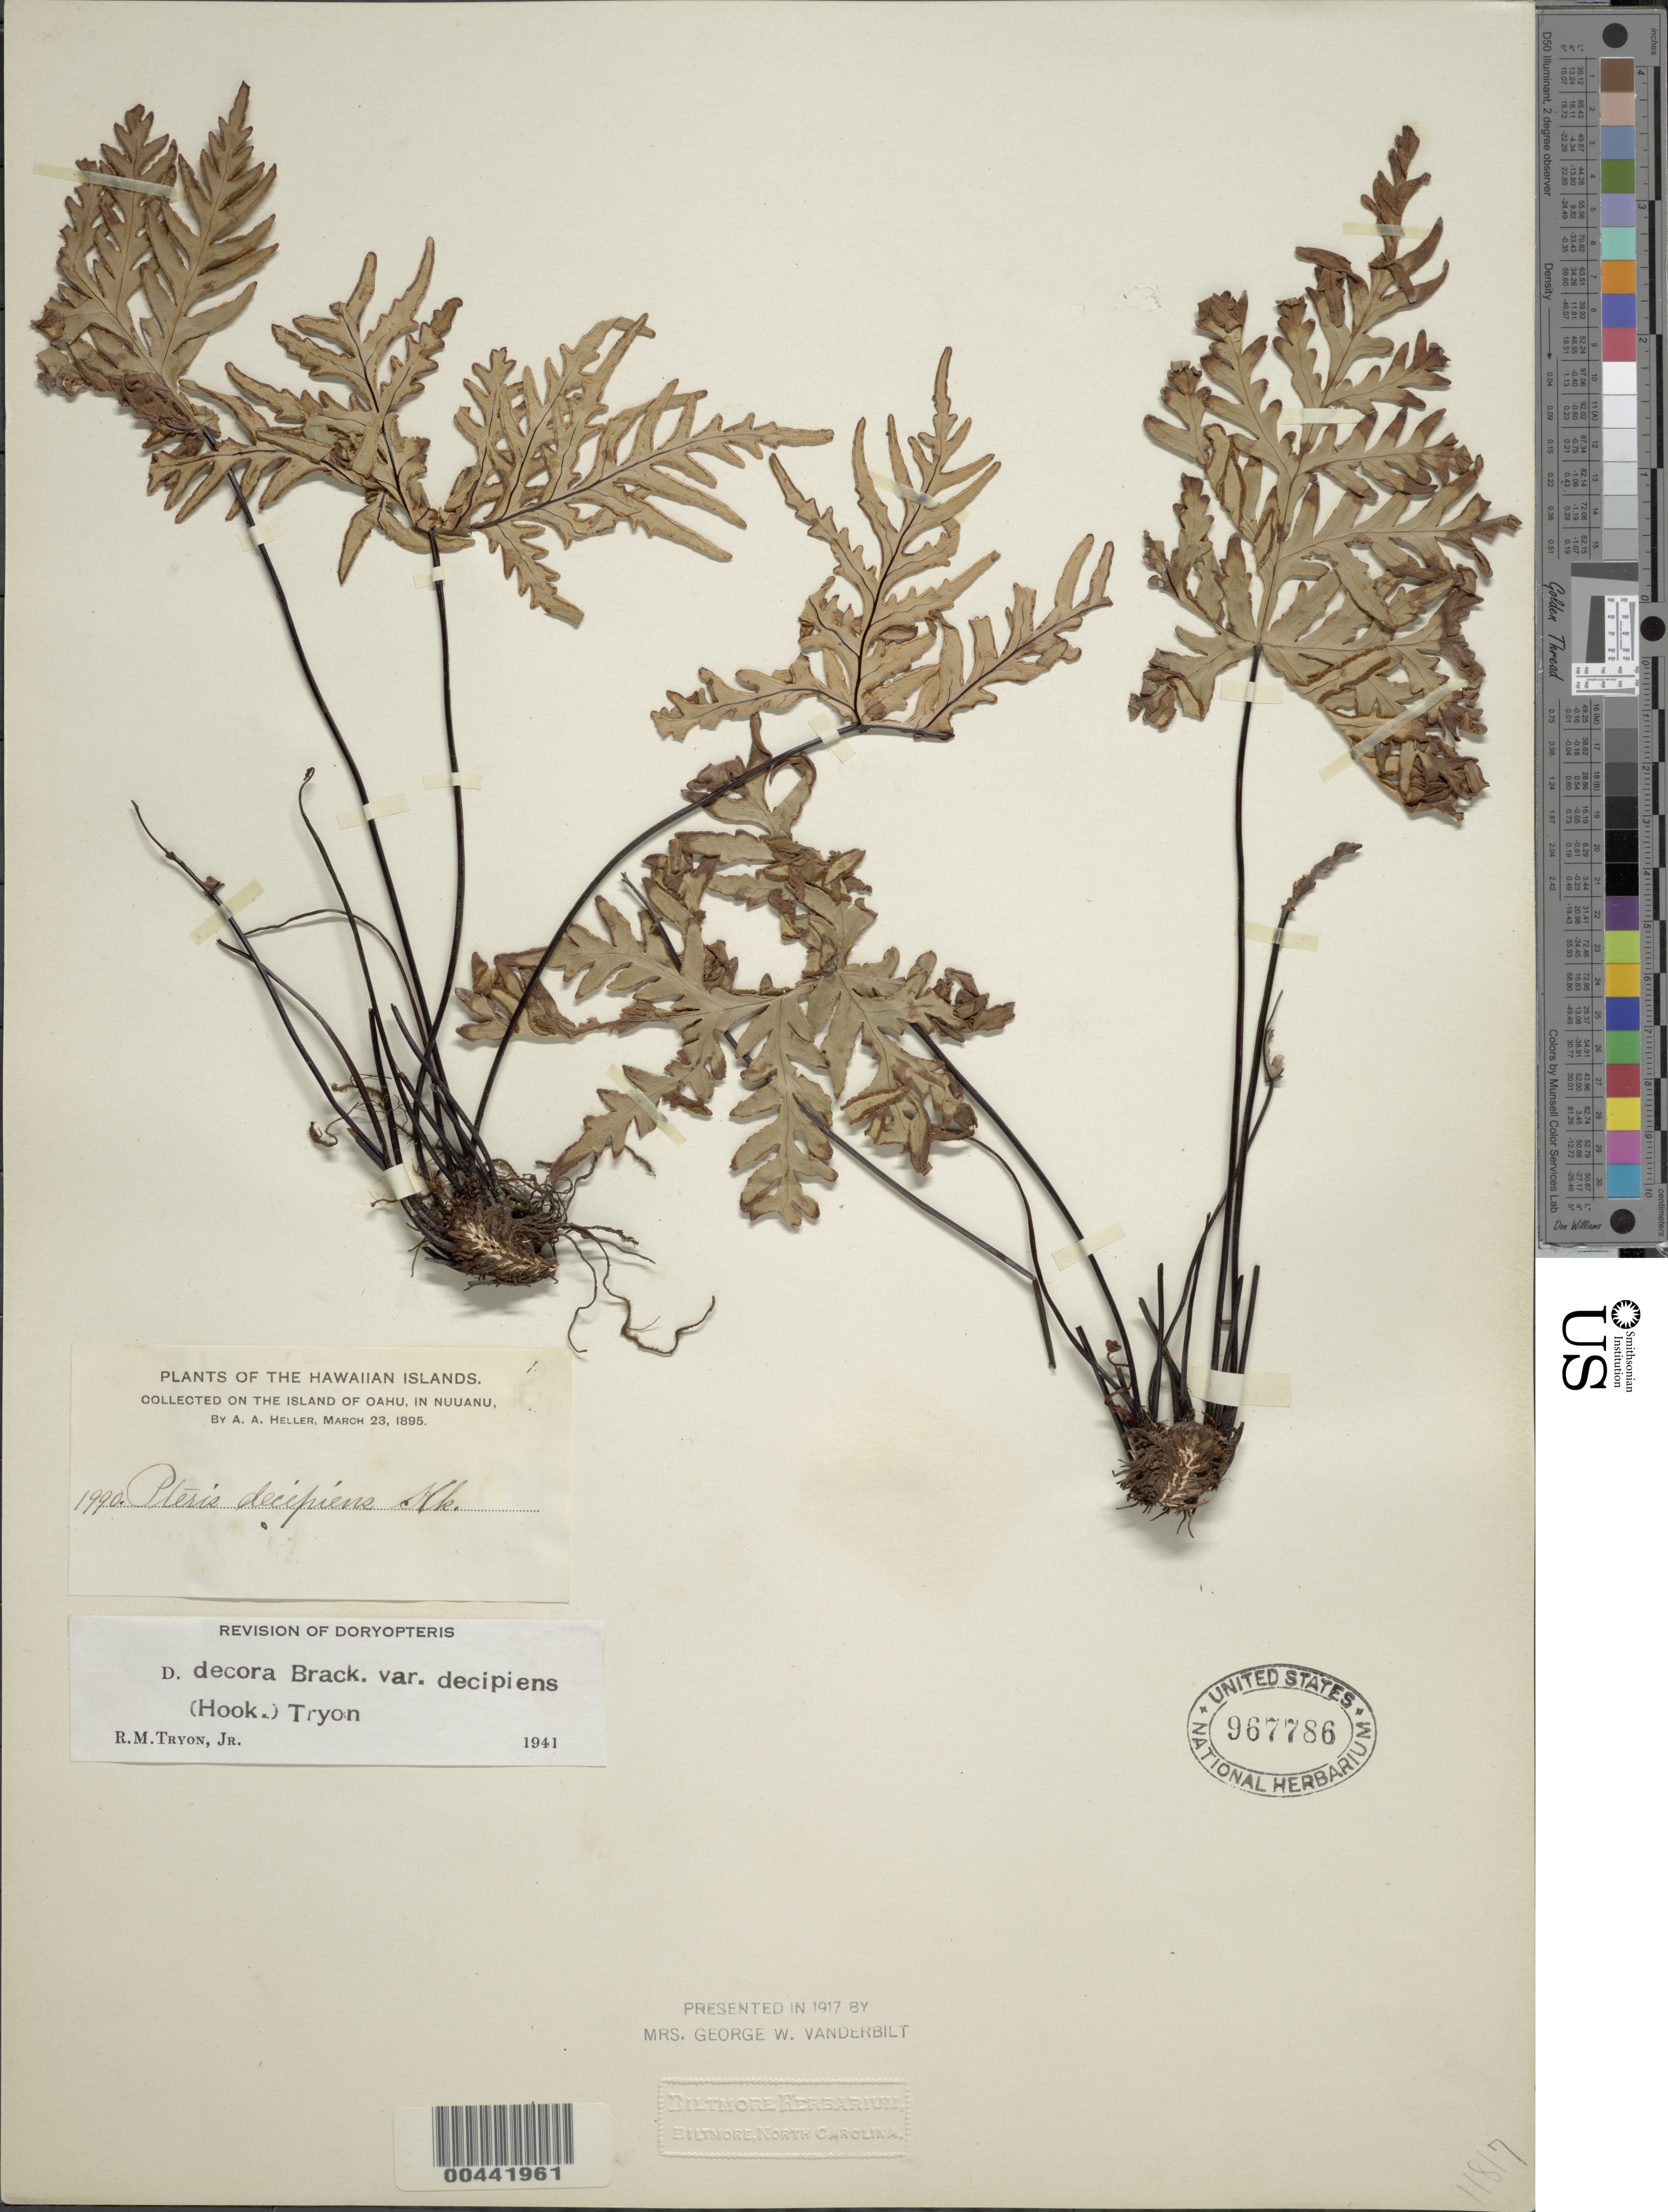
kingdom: Plantae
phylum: Tracheophyta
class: Polypodiopsida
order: Polypodiales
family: Pteridaceae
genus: Doryopteris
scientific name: Doryopteris decipiens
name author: (Hook.) J. Sm.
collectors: A. A. Heller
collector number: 1990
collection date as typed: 23 Mar 1895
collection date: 1895-03-23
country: United States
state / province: Hawaii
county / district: Honolulu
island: Oahu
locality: In Nuuanu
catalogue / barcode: US 967786